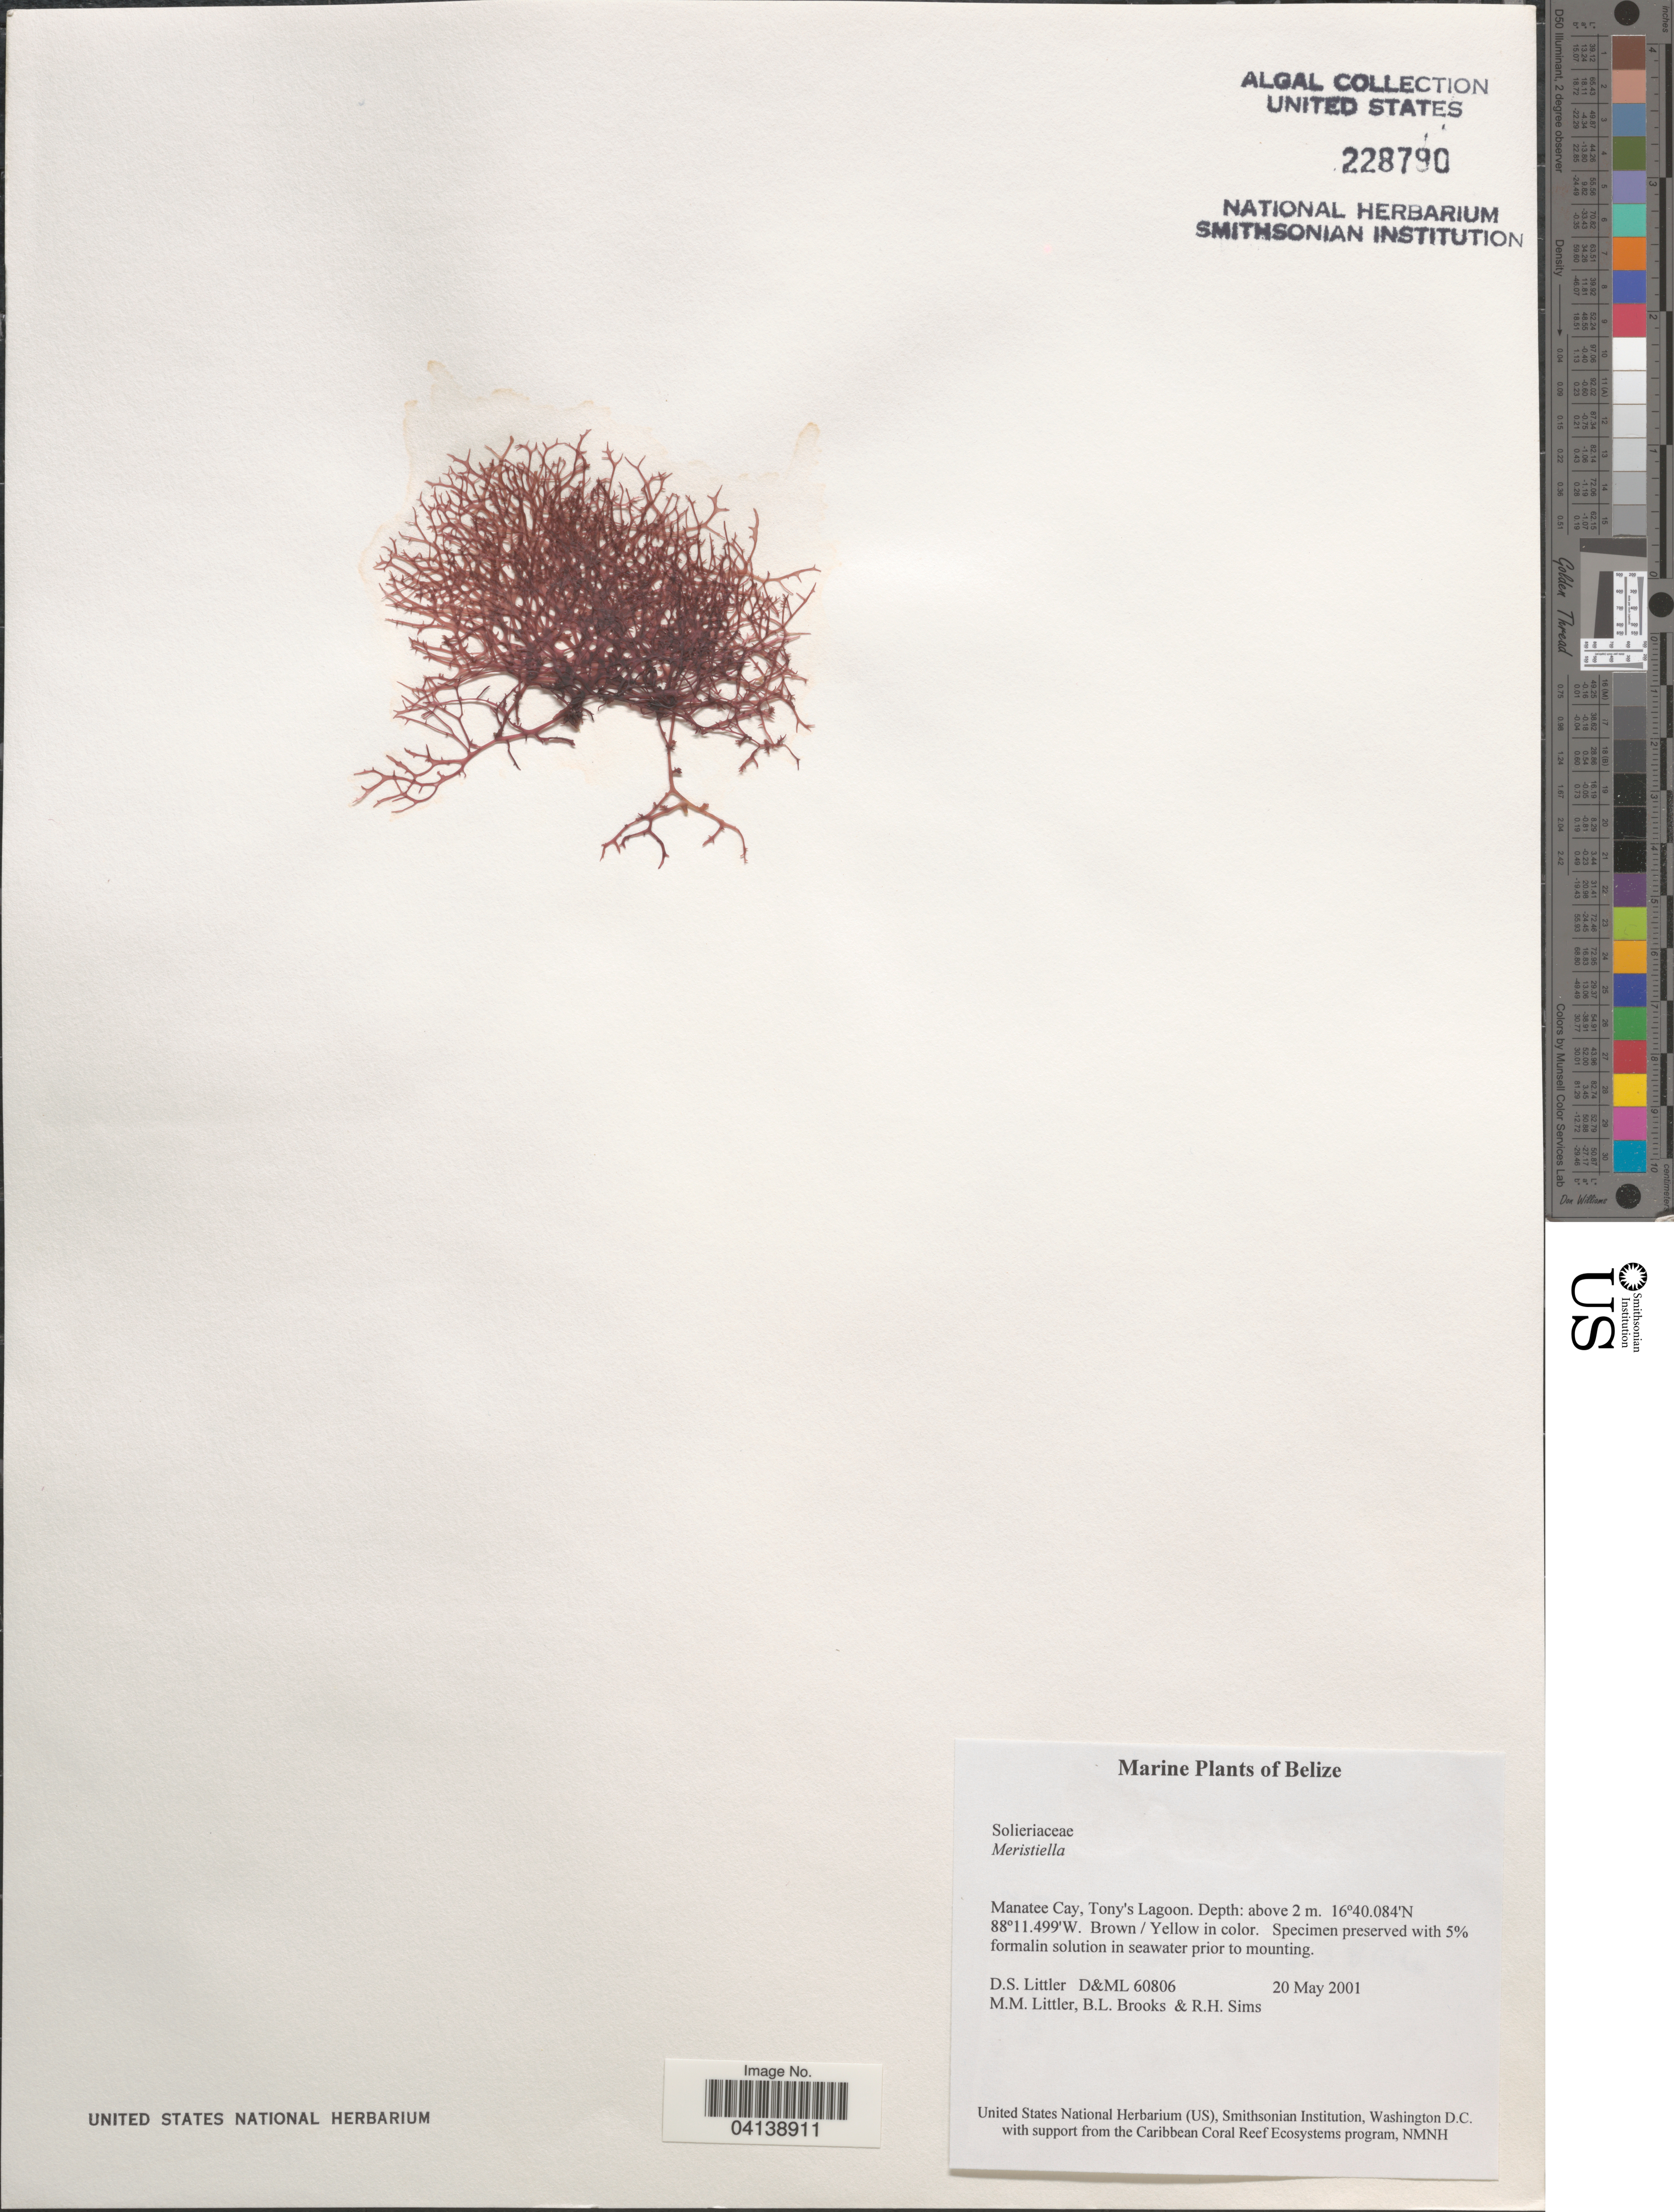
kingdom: Plantae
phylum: Rhodophyta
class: Florideophyceae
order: Gigartinales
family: Areschougiaceae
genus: Meristiella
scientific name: Meristiella sp.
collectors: D. S. Littler, B. Brooks & R. H. Sims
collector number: D&ML60806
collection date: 2001-05-20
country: Belize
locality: Manatee Cay, Tony's Lagoon.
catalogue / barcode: US 228790